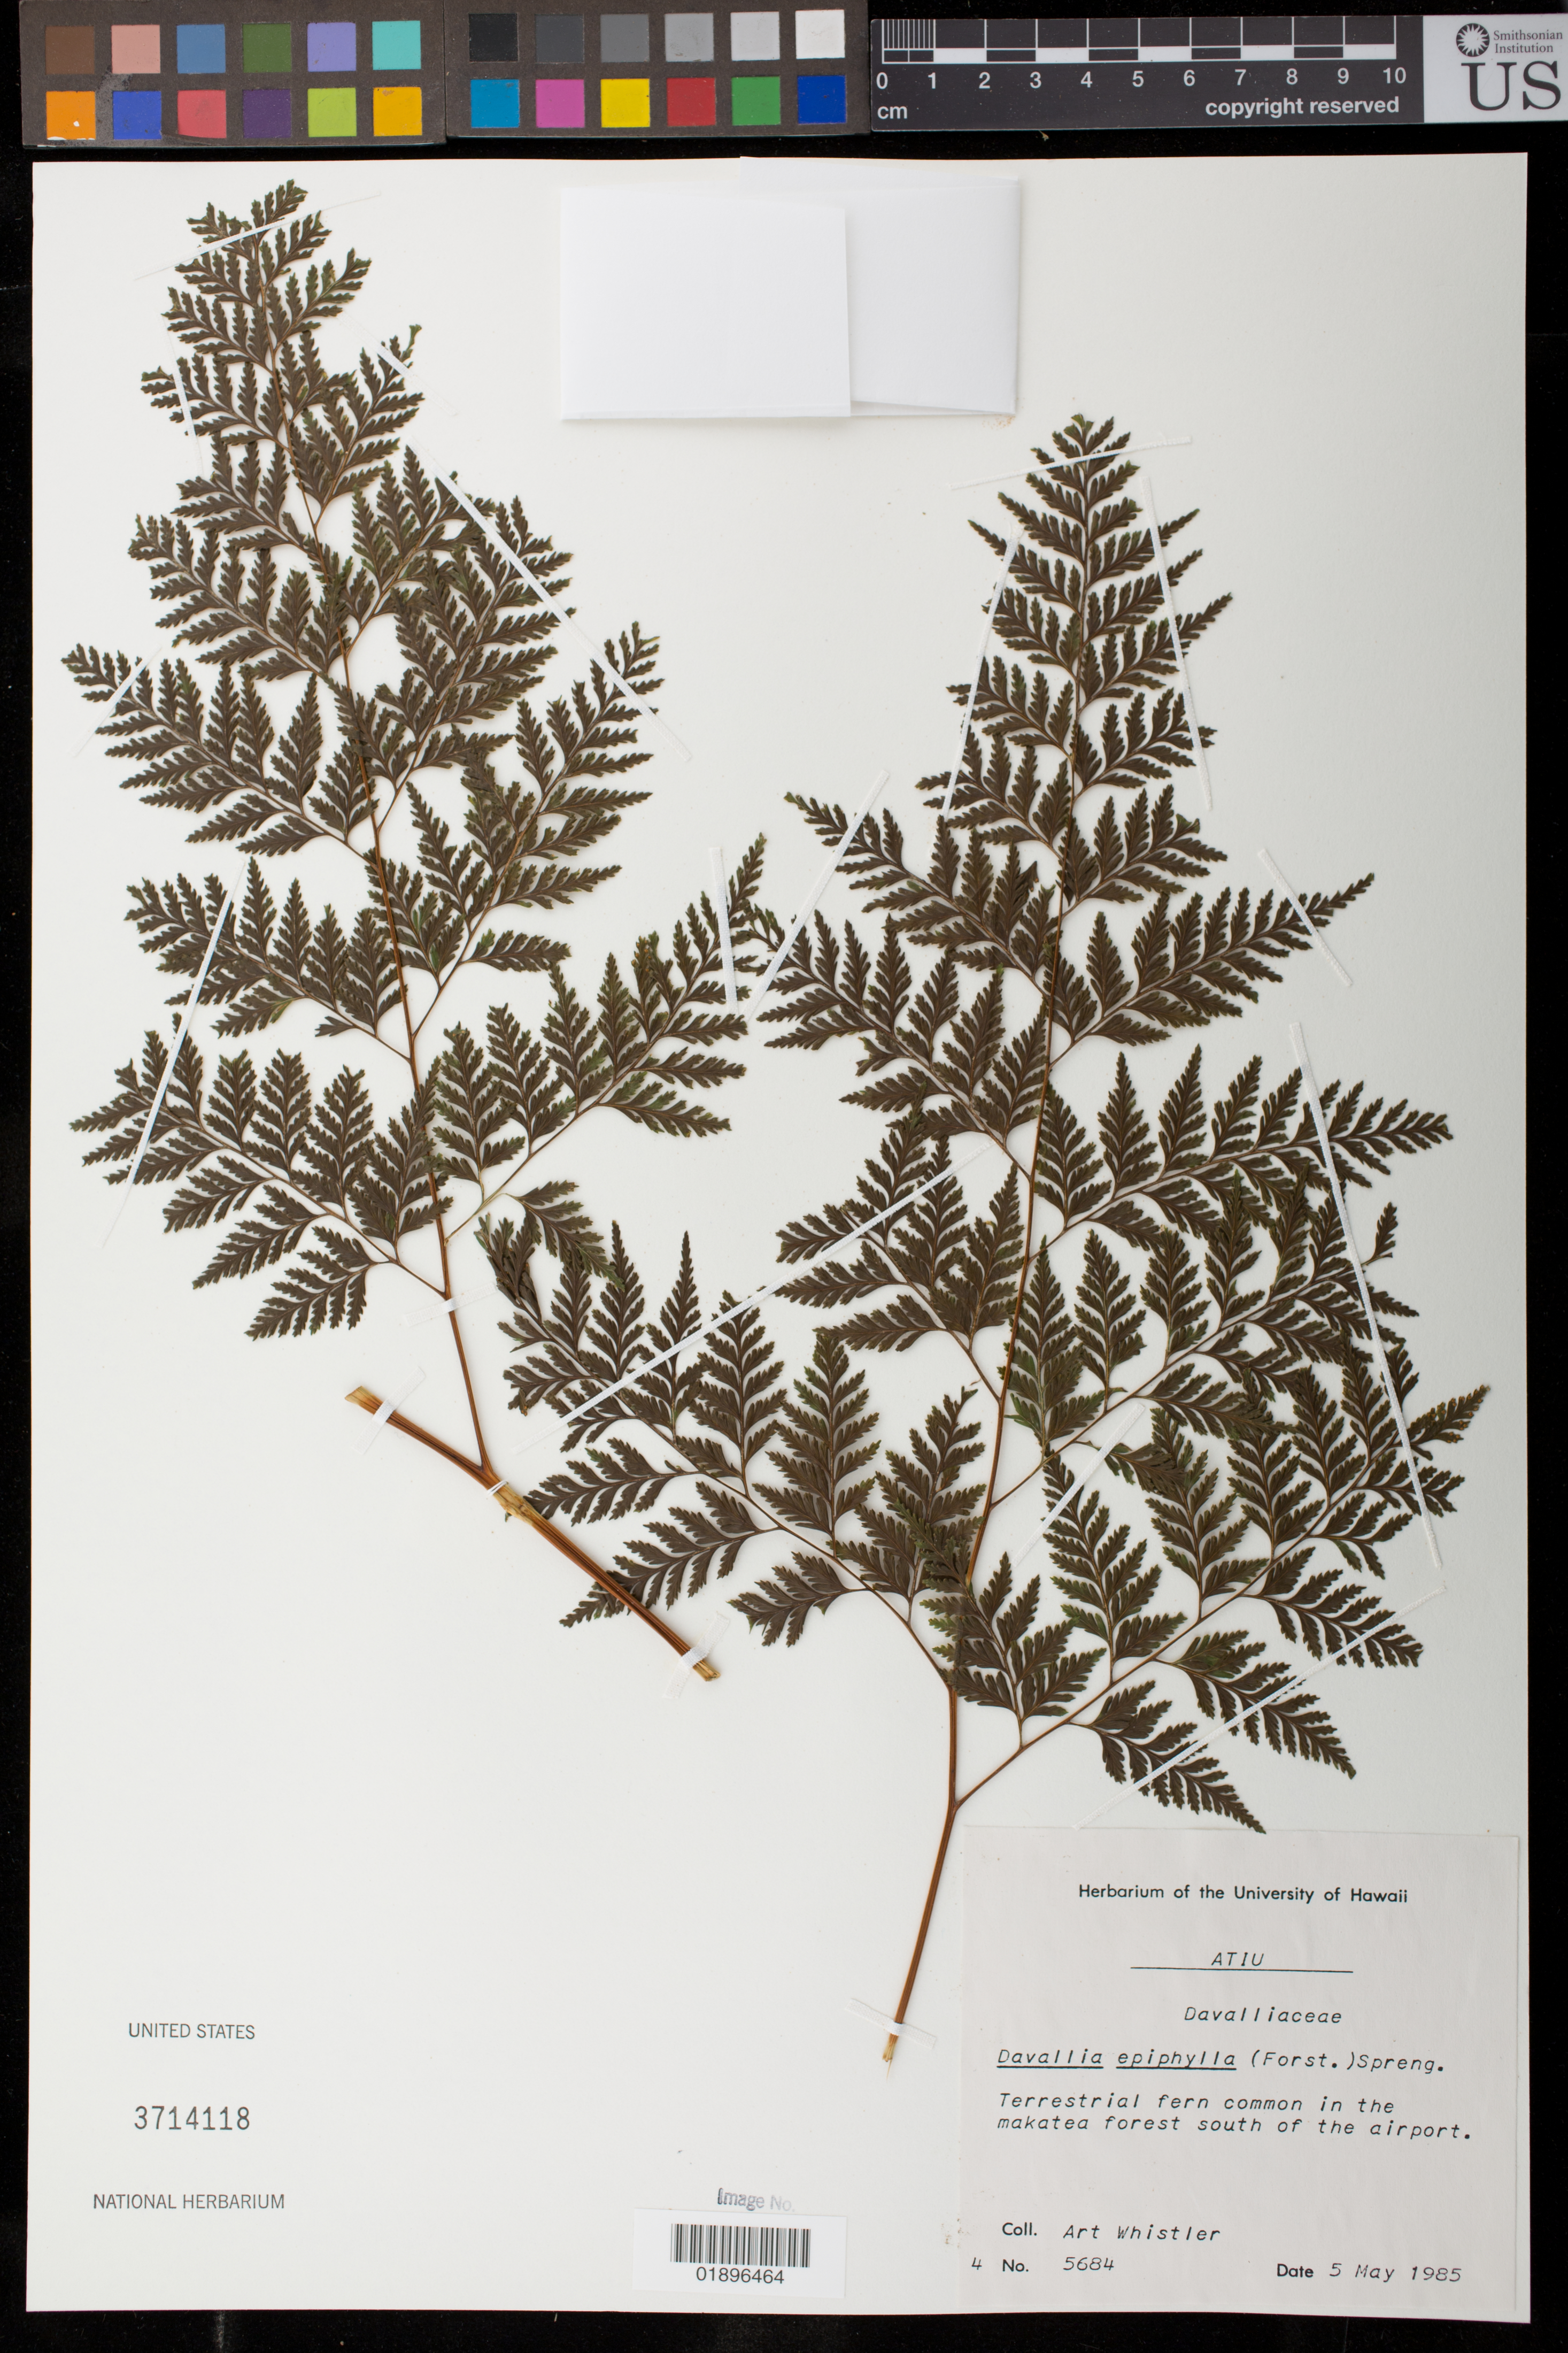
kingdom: Plantae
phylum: Tracheophyta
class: Polypodiopsida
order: Polypodiales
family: Davalliaceae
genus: Davallia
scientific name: Davallia epiphylla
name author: (Forst.) Spreng.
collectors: A. Whistler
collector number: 5684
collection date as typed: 05 May 1985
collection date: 1985-05-05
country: Cook Islands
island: Atiu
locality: South of the airport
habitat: Makatea forest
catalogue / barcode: US 3714118